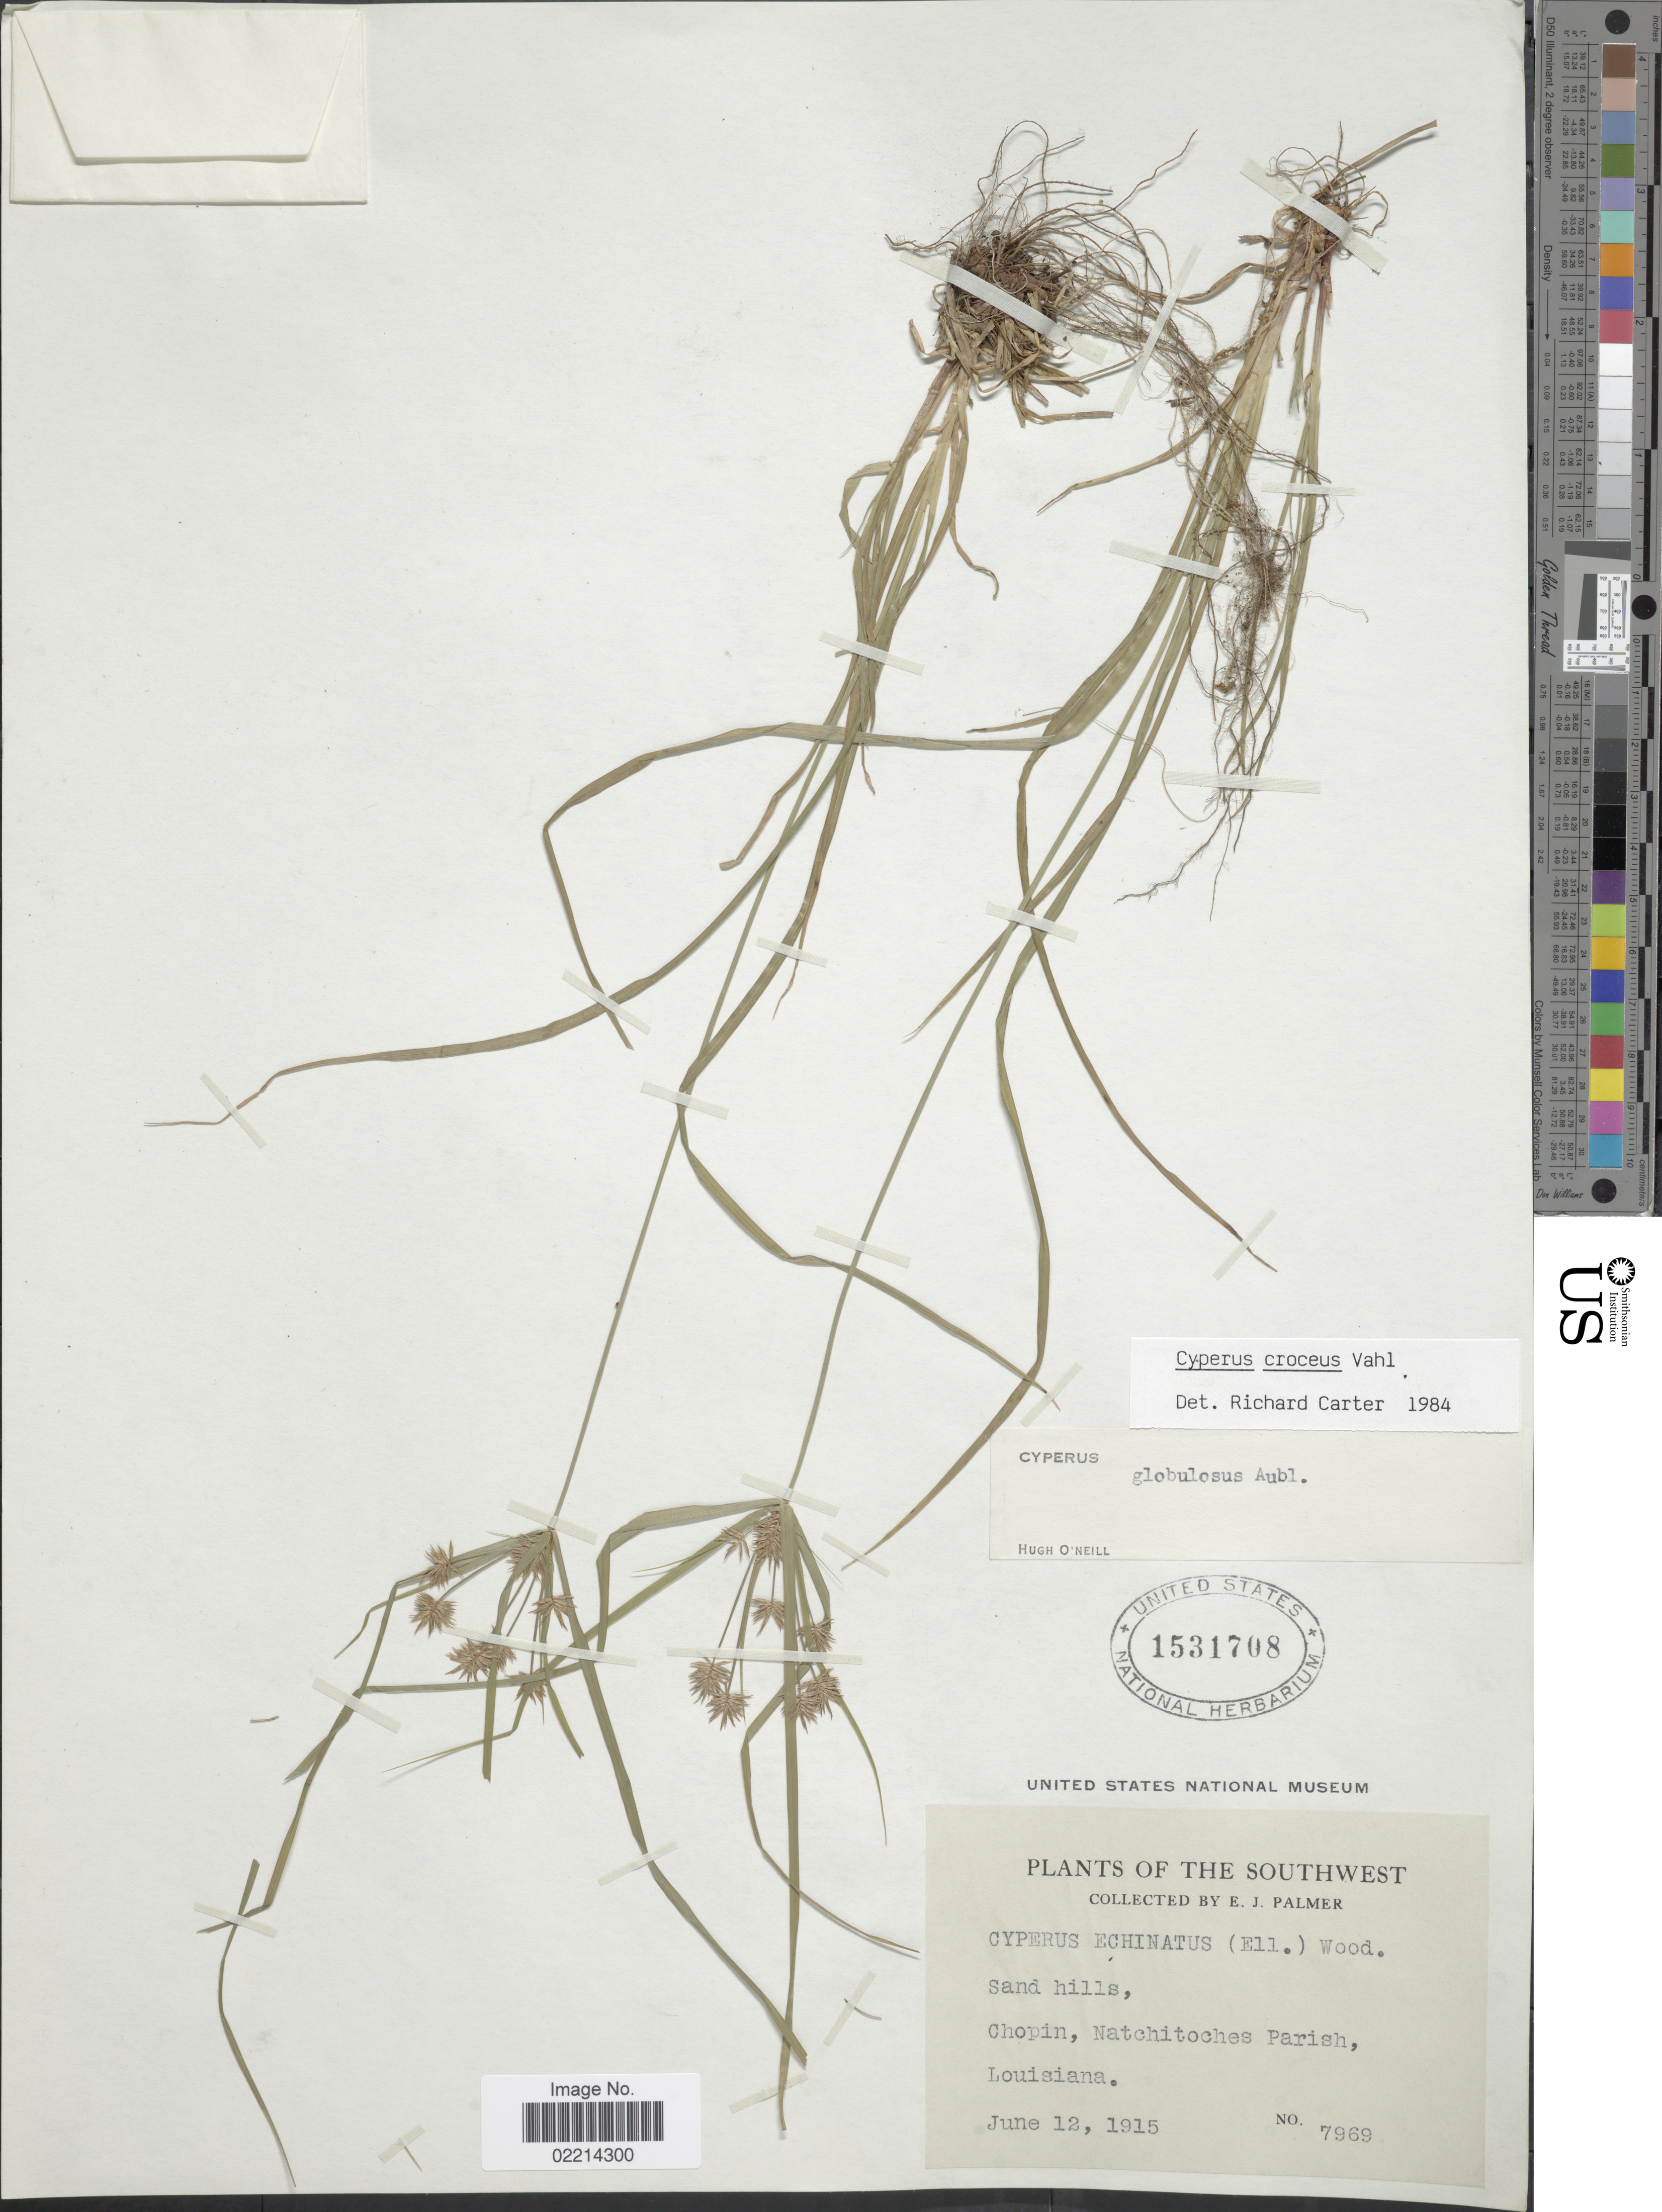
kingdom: Plantae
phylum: Tracheophyta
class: Liliopsida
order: Poales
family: Cyperaceae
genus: Cyperus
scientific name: Cyperus croceus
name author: Vahl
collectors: E. J. Palmer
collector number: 7969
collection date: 1915-06-12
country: United States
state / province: Louisiana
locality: The Southwest, Sand hills, Chopin, Natchitoches Parish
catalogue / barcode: US 1531708